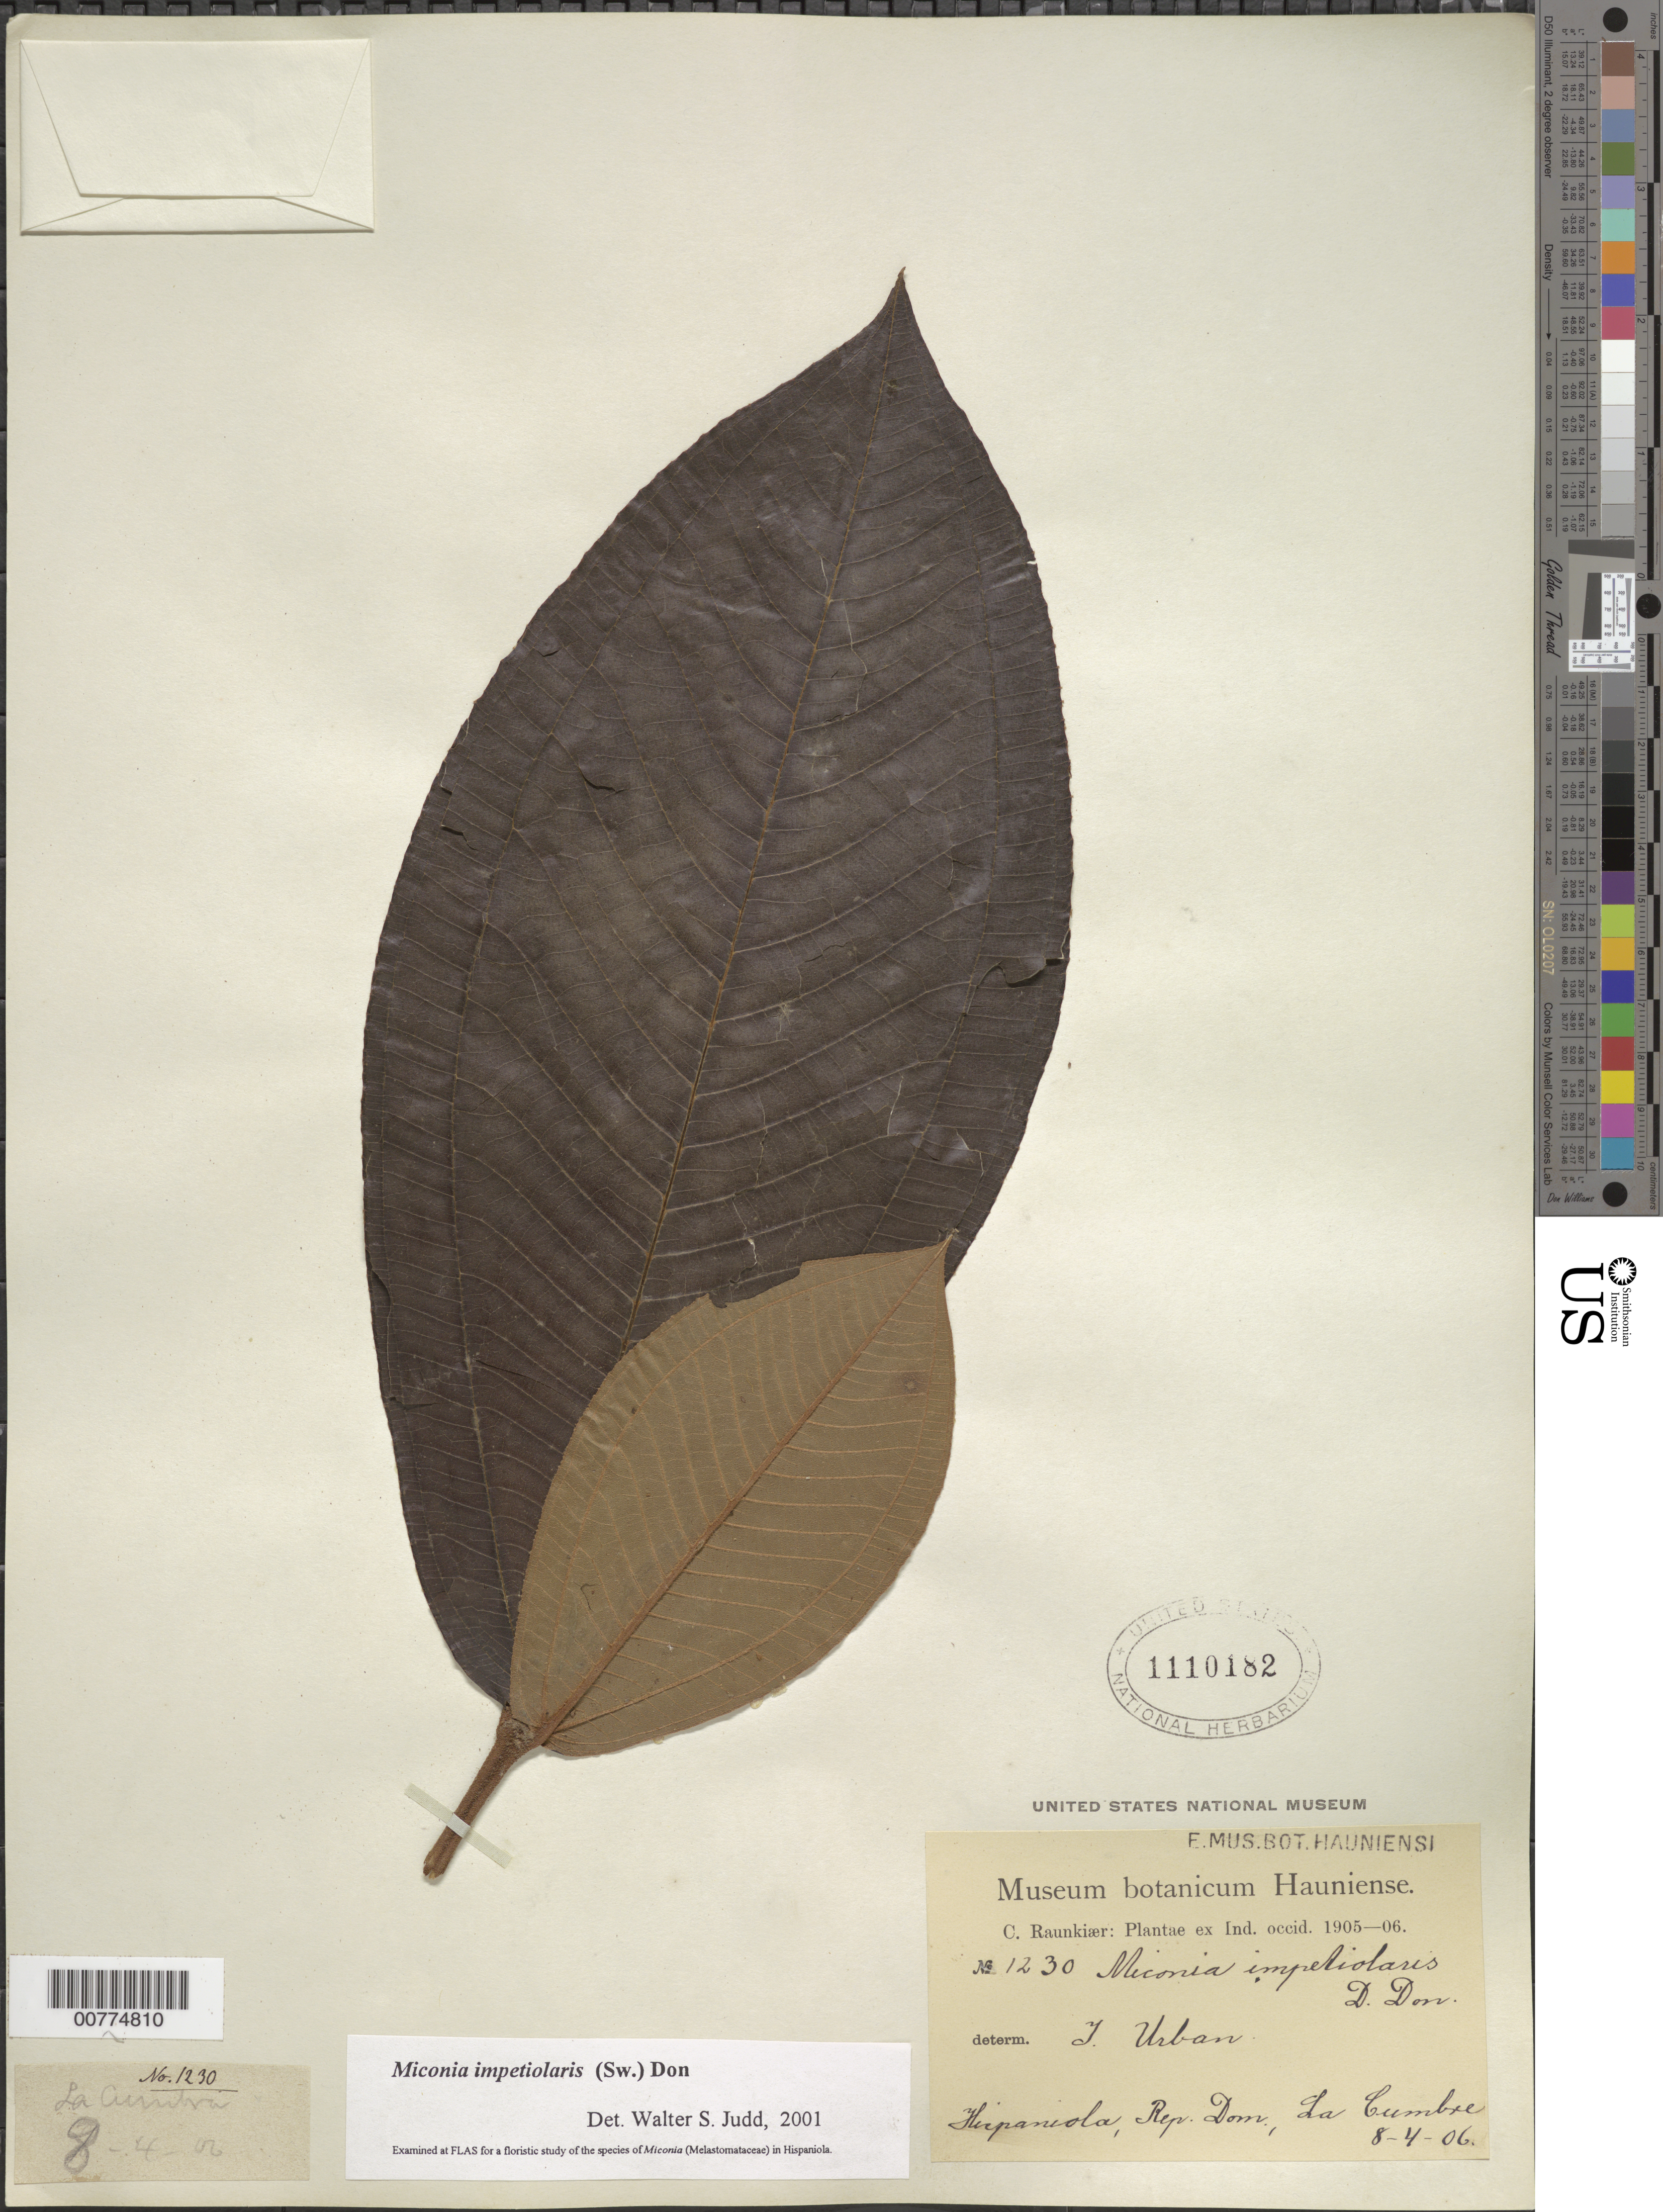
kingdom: Plantae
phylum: Tracheophyta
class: Magnoliopsida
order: Myrtales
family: Melastomataceae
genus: Miconia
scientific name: Miconia impetiolaris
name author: (Sw.) D. Don ex DC.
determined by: Judd, Walter S.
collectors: C. C. Raunkiaer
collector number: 1230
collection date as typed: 08 Apr 1906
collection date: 1906-04-08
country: Dominican Republic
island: Hispaniola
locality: La Cumbre.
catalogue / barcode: US 1110182